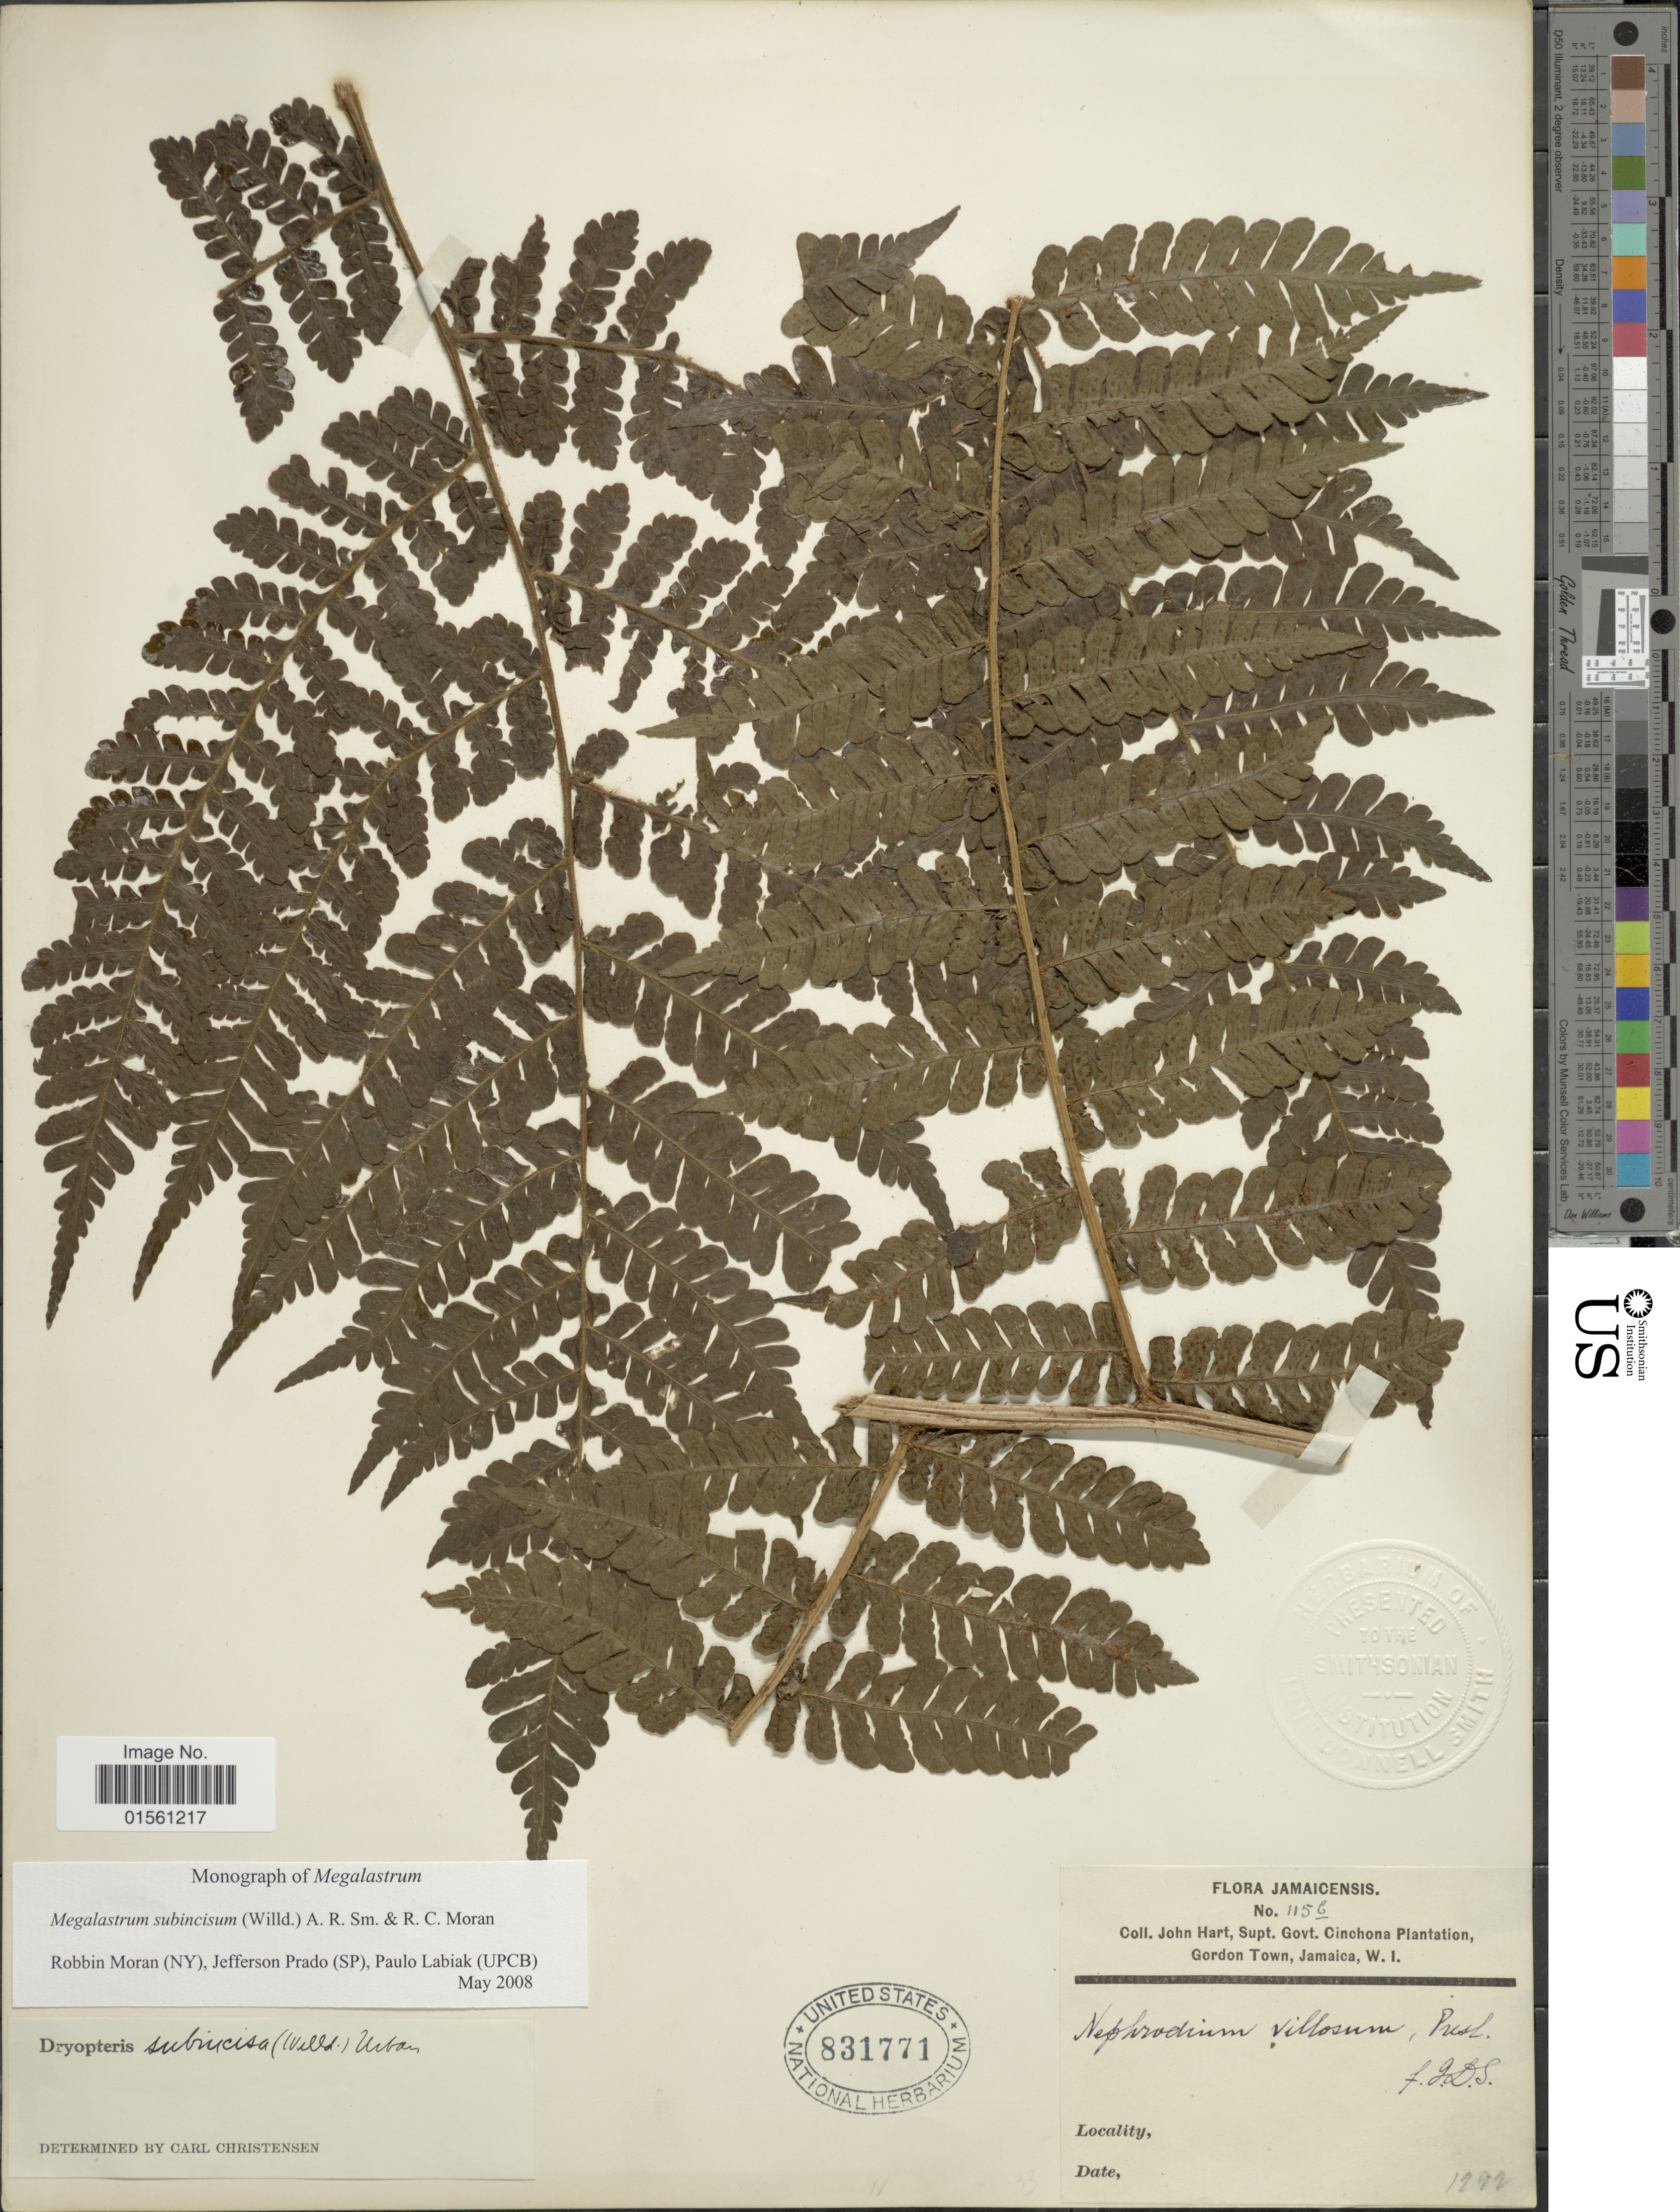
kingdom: Plantae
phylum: Tracheophyta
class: Polypodiopsida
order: Polypodiales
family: Dryopteridaceae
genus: Megalastrum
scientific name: Megalastrum subincisum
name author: (Willd.) A.R. Sm. & R.C. Moran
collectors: J. H. Hart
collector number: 115b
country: Jamaica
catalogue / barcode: US 31771